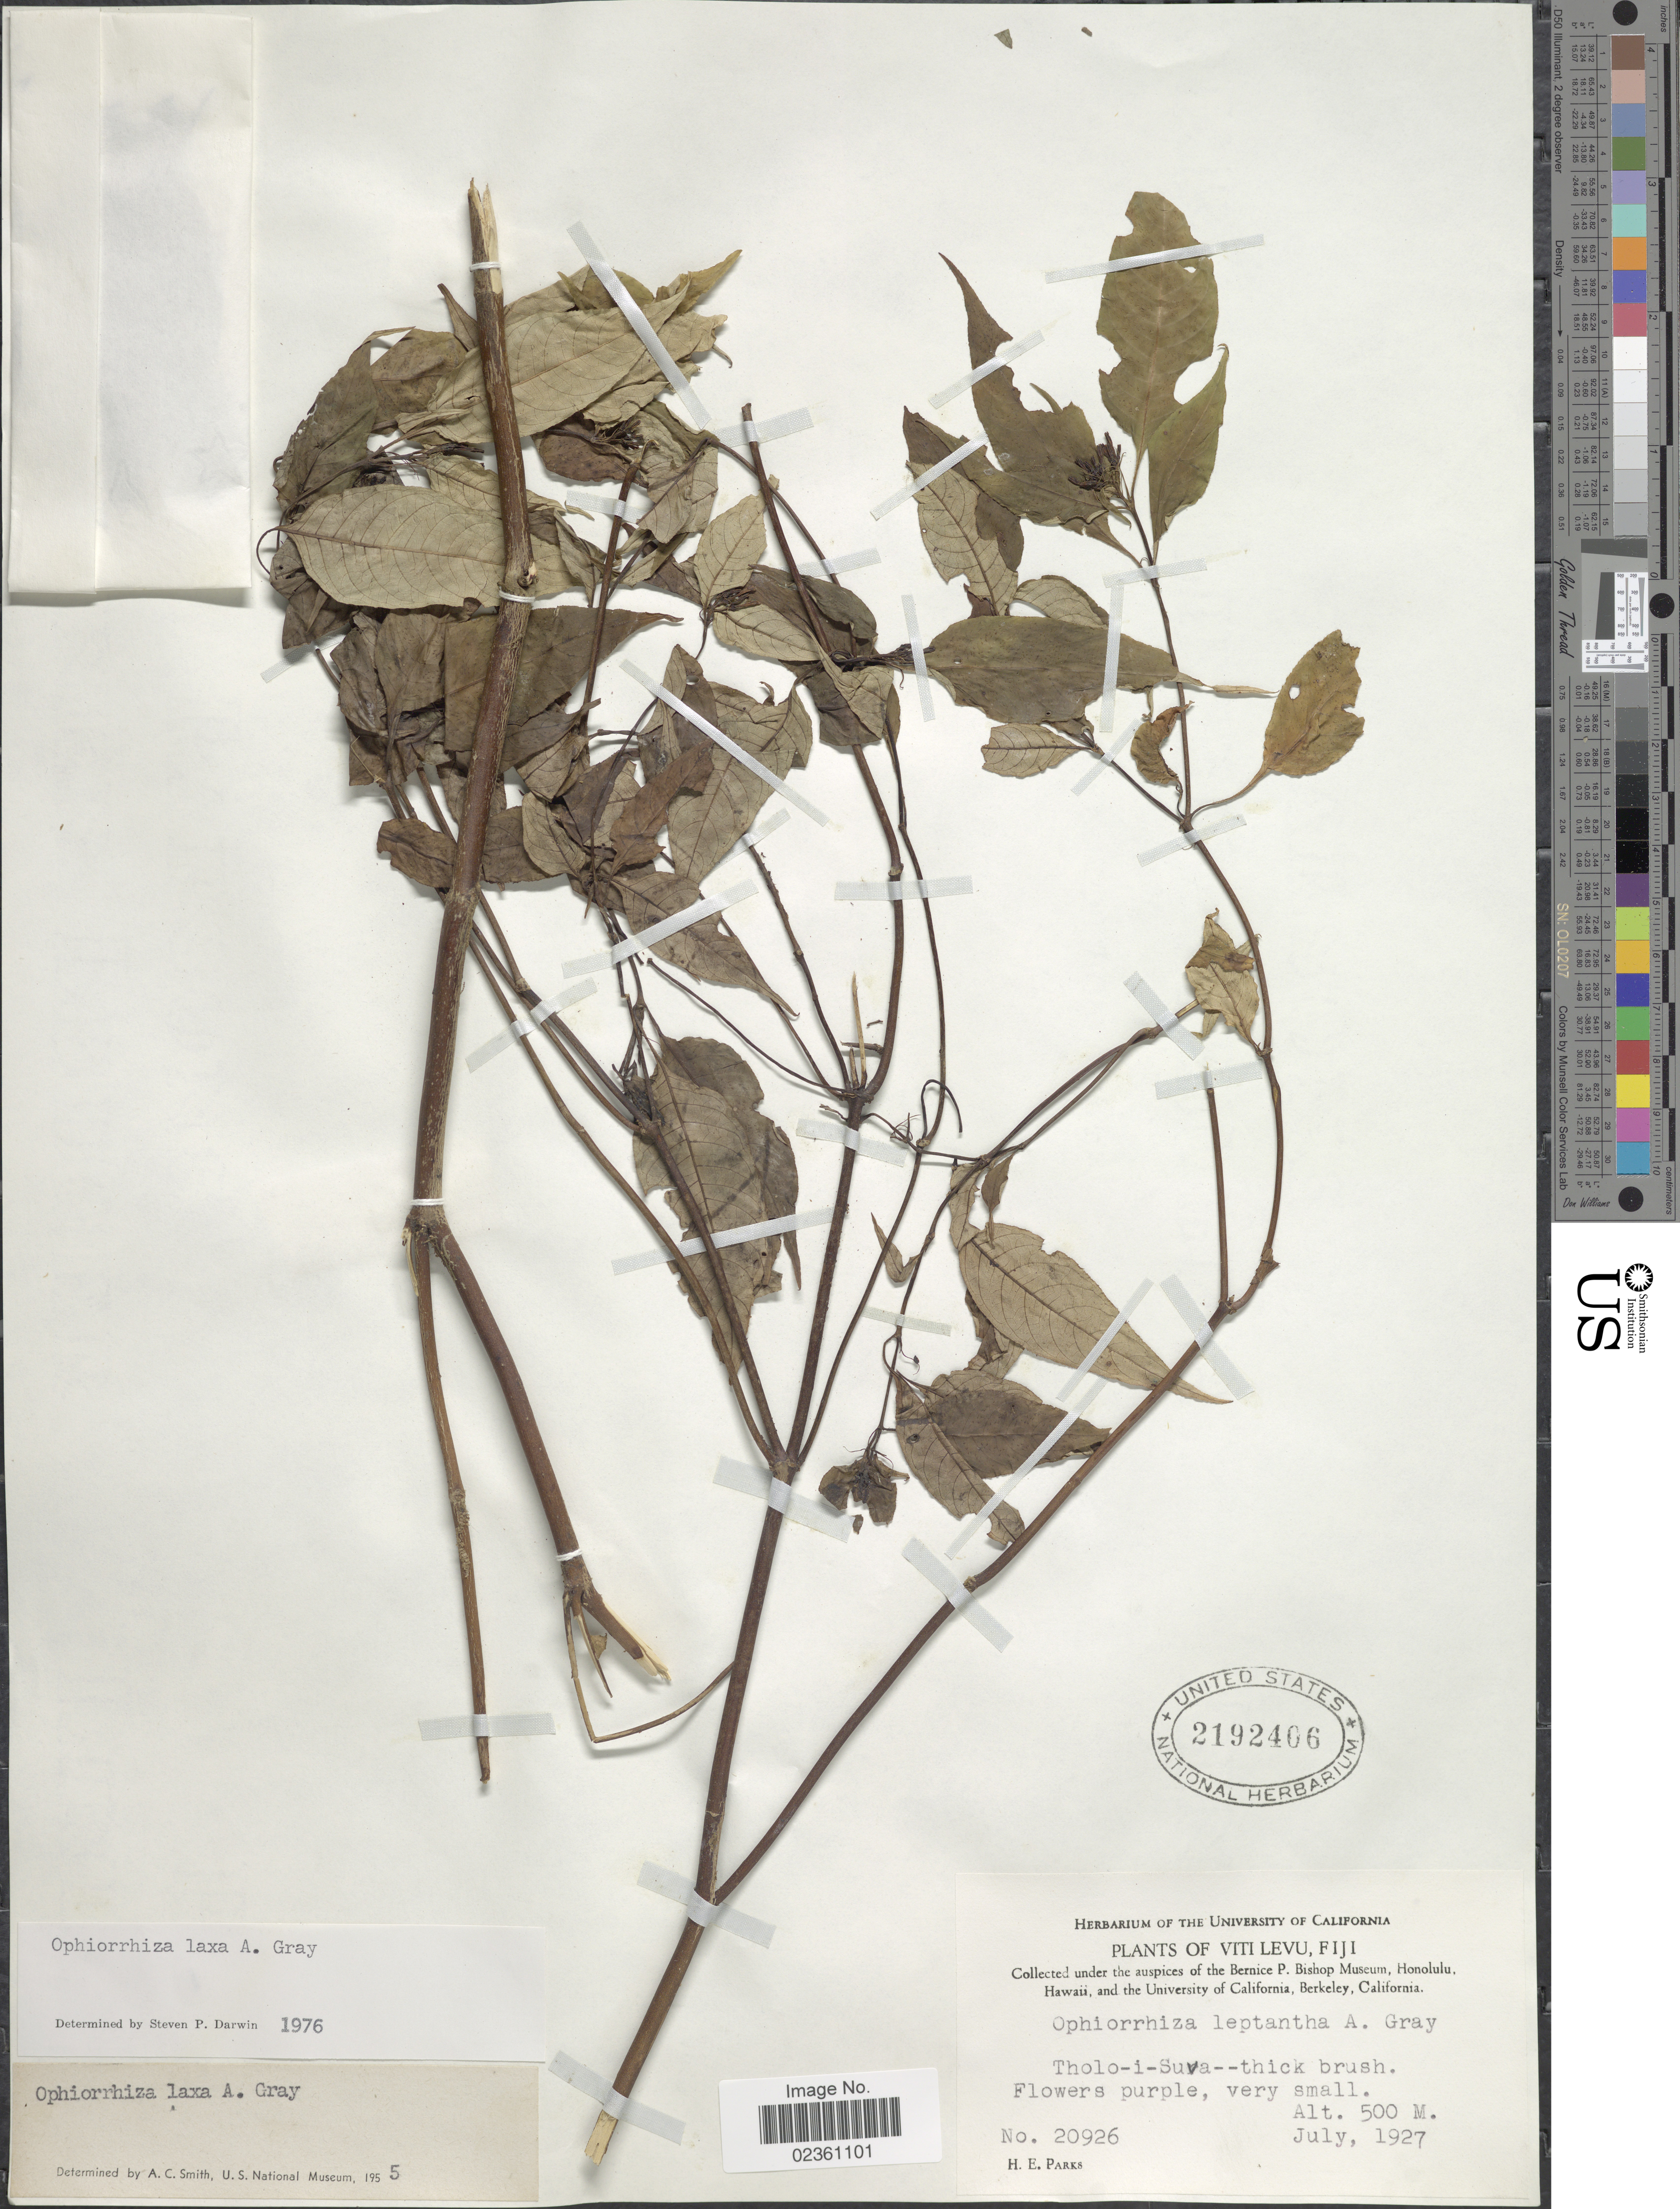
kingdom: Plantae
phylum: Tracheophyta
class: Magnoliopsida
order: Gentianales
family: Rubiaceae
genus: Ophiorrhiza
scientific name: Ophiorrhiza laxa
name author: A. Gray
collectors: H. E. Parks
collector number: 20926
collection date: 1927-07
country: Fiji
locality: Viti Levu, Tholo-i-Suva--thick brush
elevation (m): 500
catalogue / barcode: US 2192406